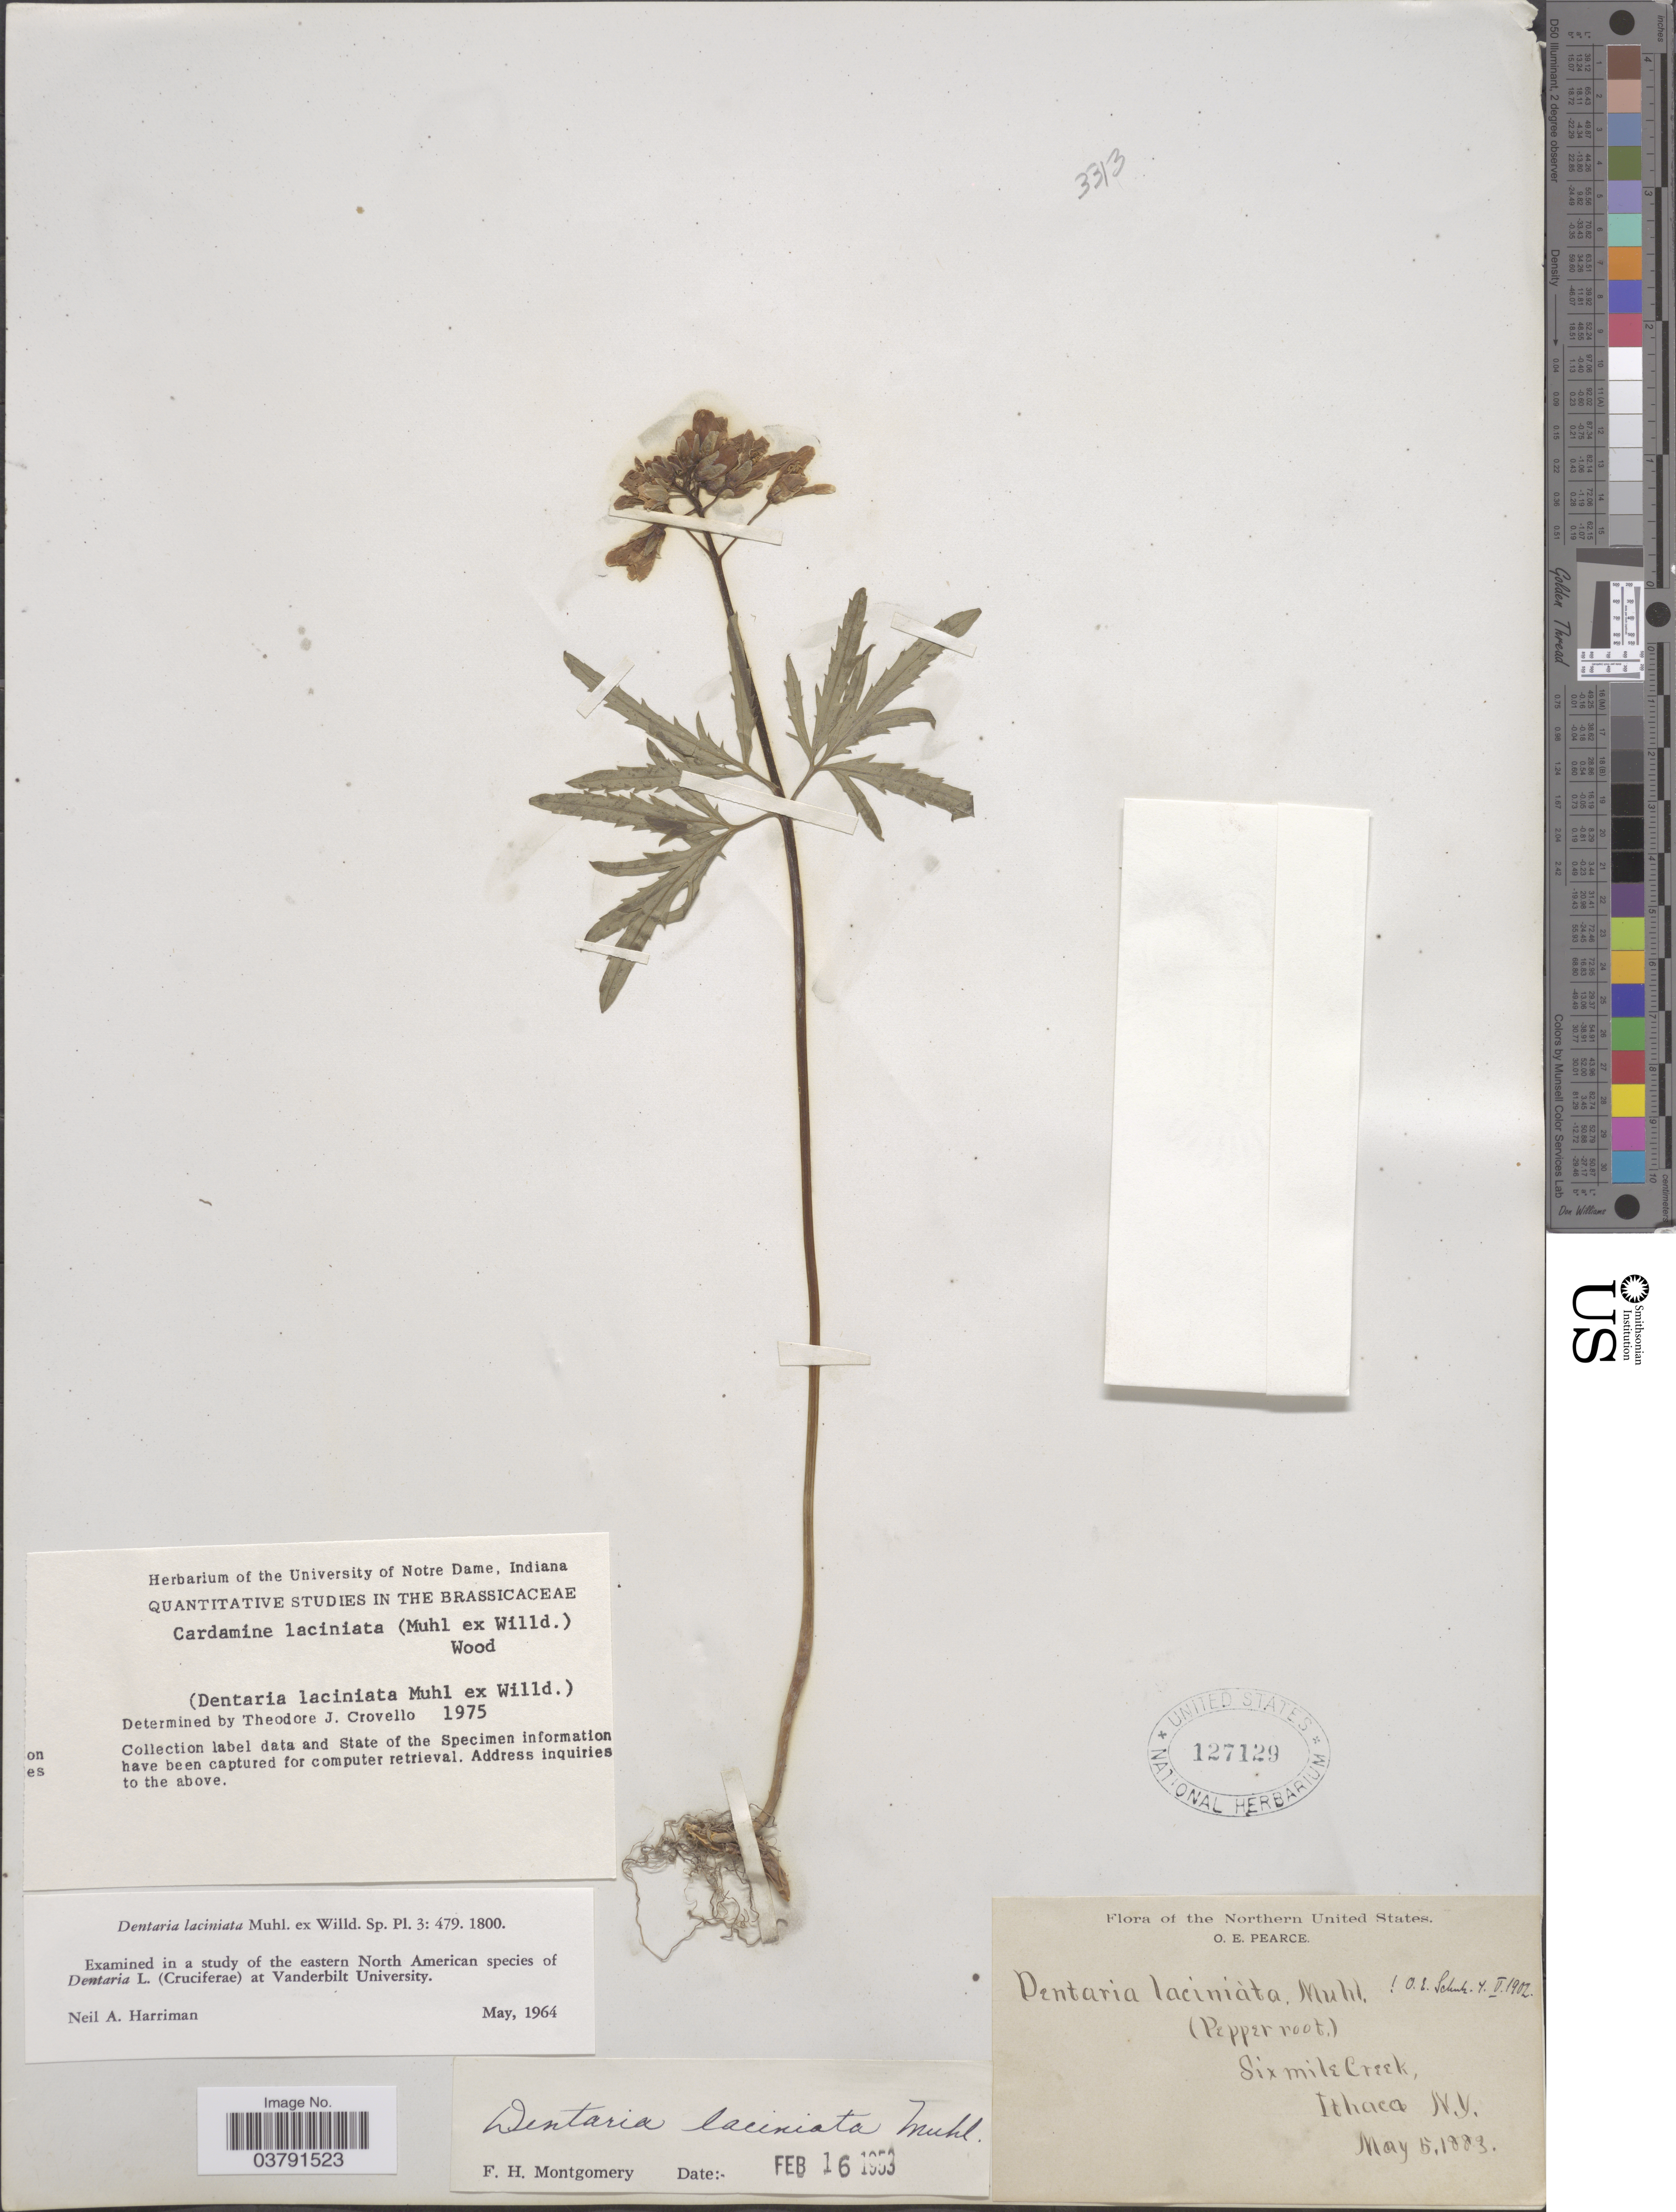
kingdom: Plantae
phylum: Tracheophyta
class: Magnoliopsida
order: Brassicales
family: Brassicaceae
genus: Dentaria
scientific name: Dentaria laciniata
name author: Muhl.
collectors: O. E. Pearce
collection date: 1883-05-05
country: United States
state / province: New York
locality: The Northern United States. Six Mile Creek, Ithaca.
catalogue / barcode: US 127129